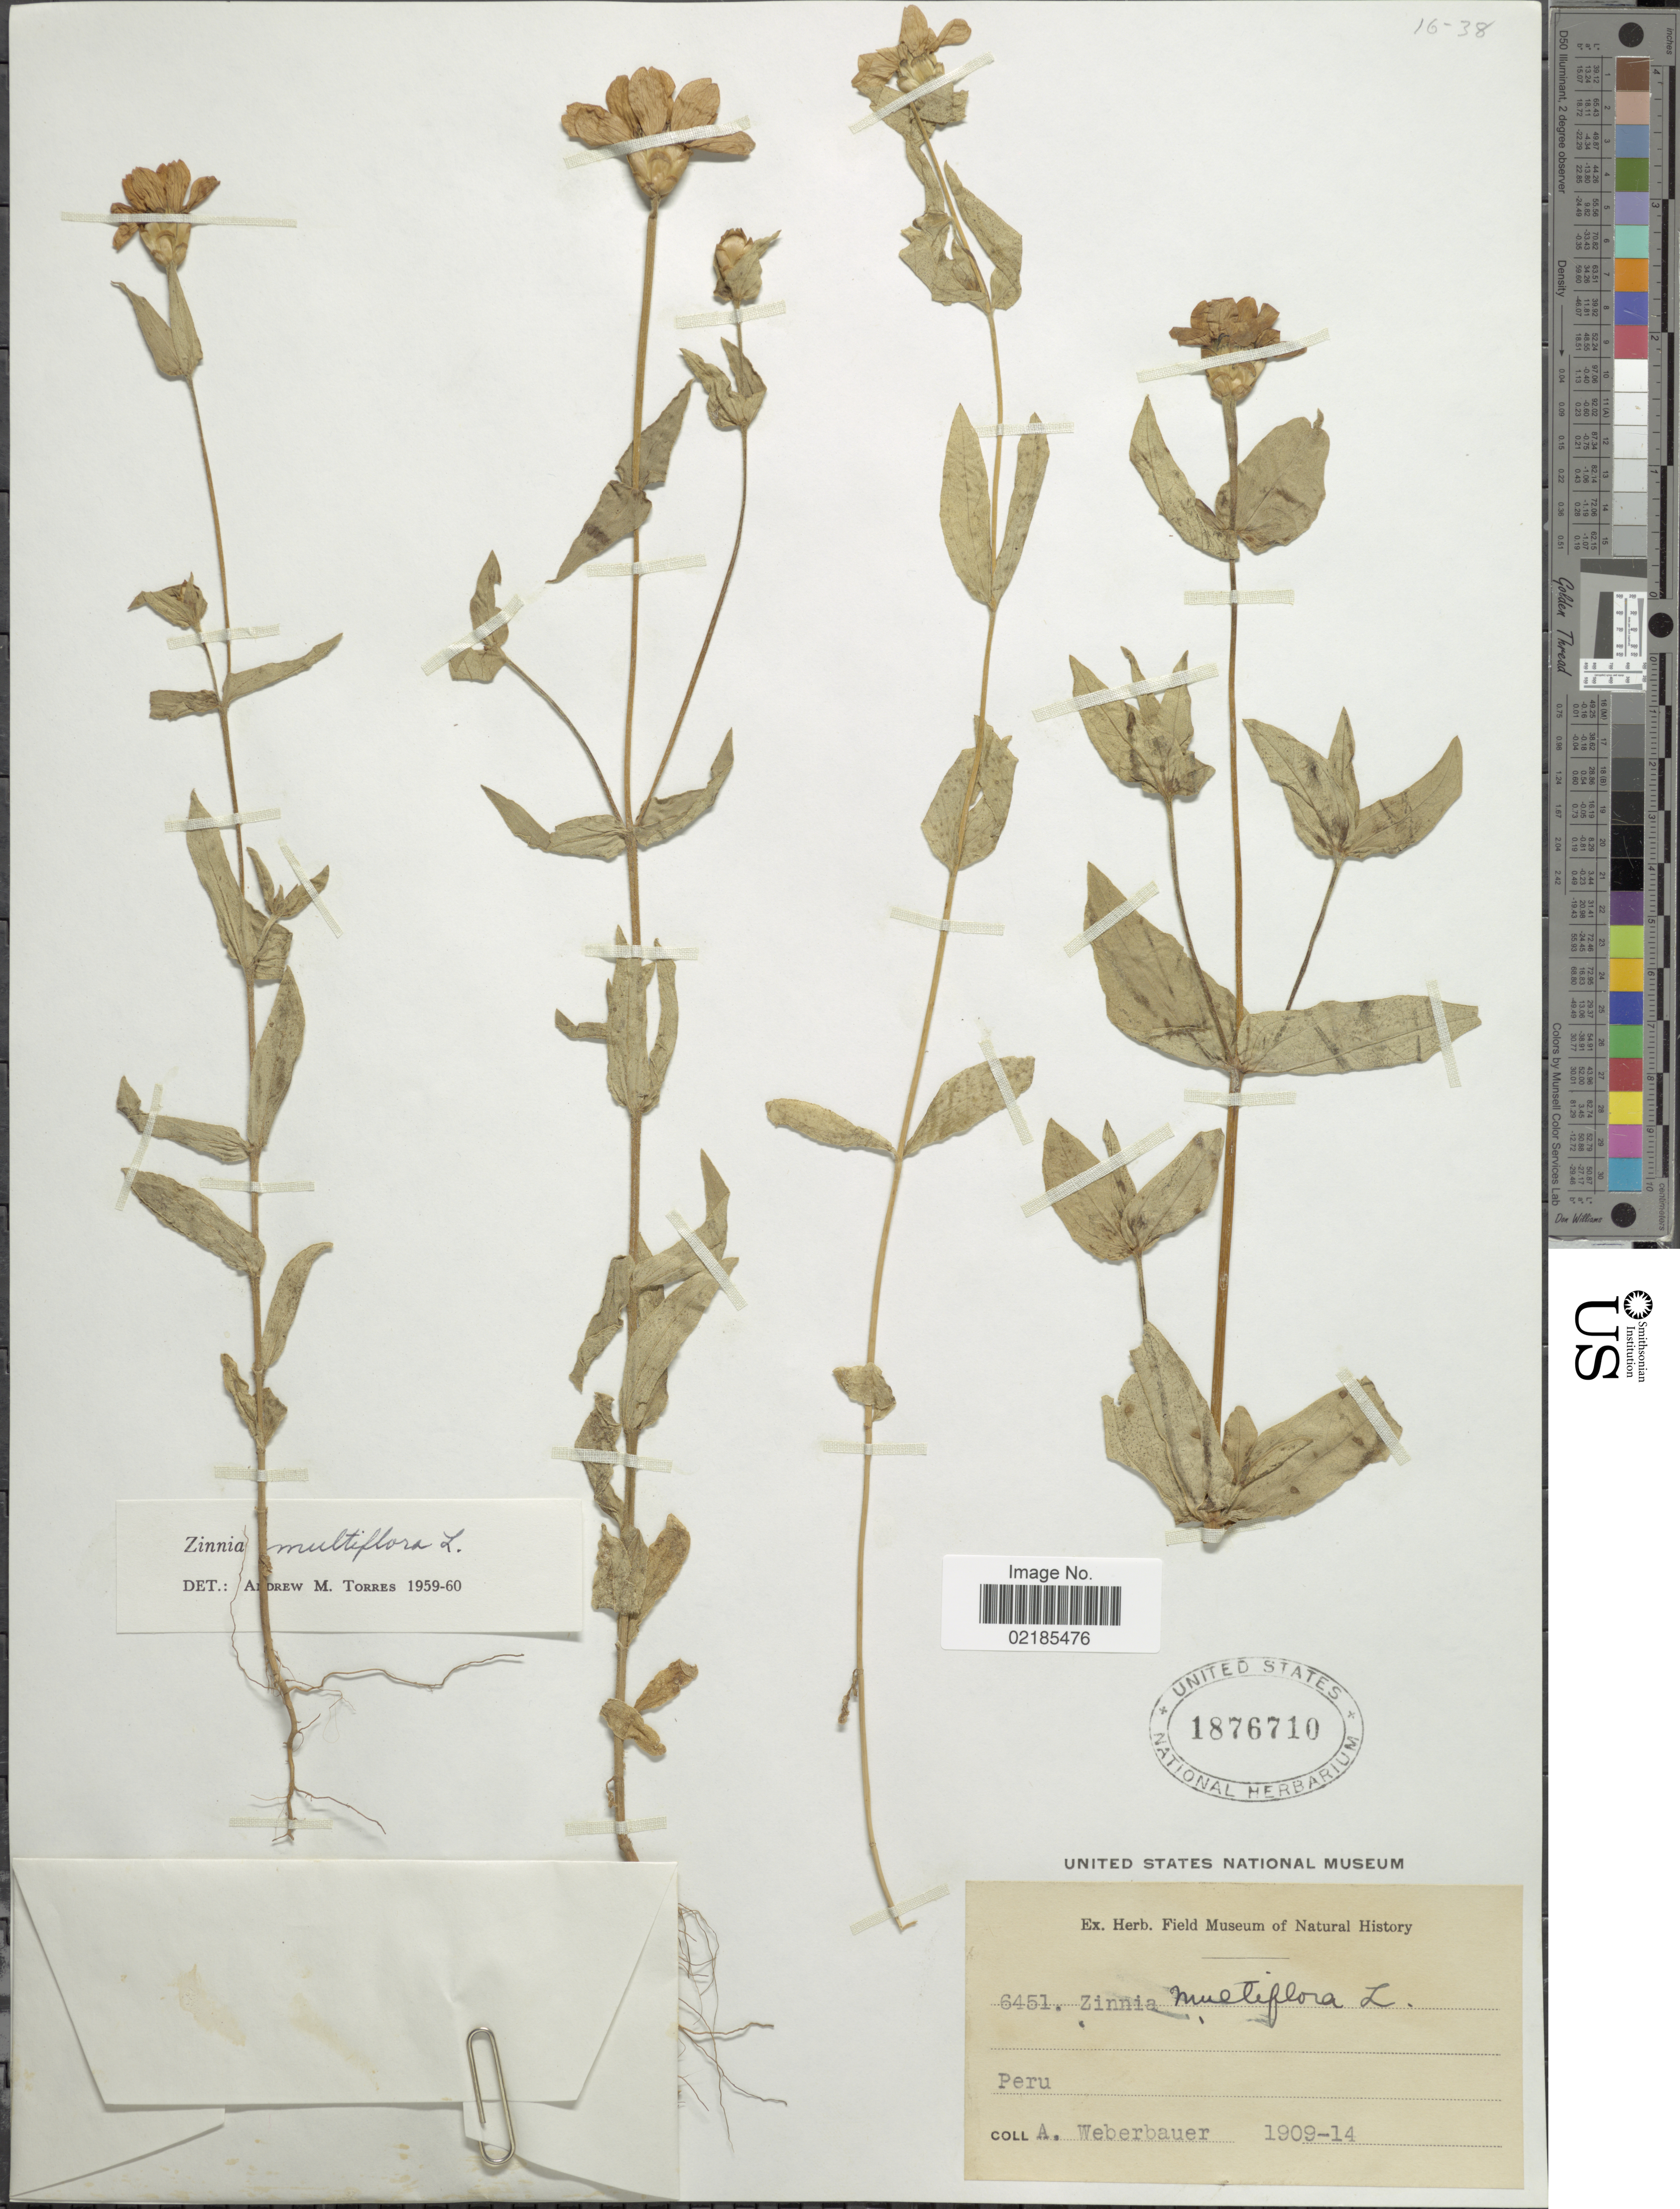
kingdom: Plantae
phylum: Tracheophyta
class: Magnoliopsida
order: Asterales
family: Asteraceae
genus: Zinnia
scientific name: Zinnia multiflora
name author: L.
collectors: A. Weberbauer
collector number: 6451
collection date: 1909/1914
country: Peru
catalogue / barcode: US 1876710